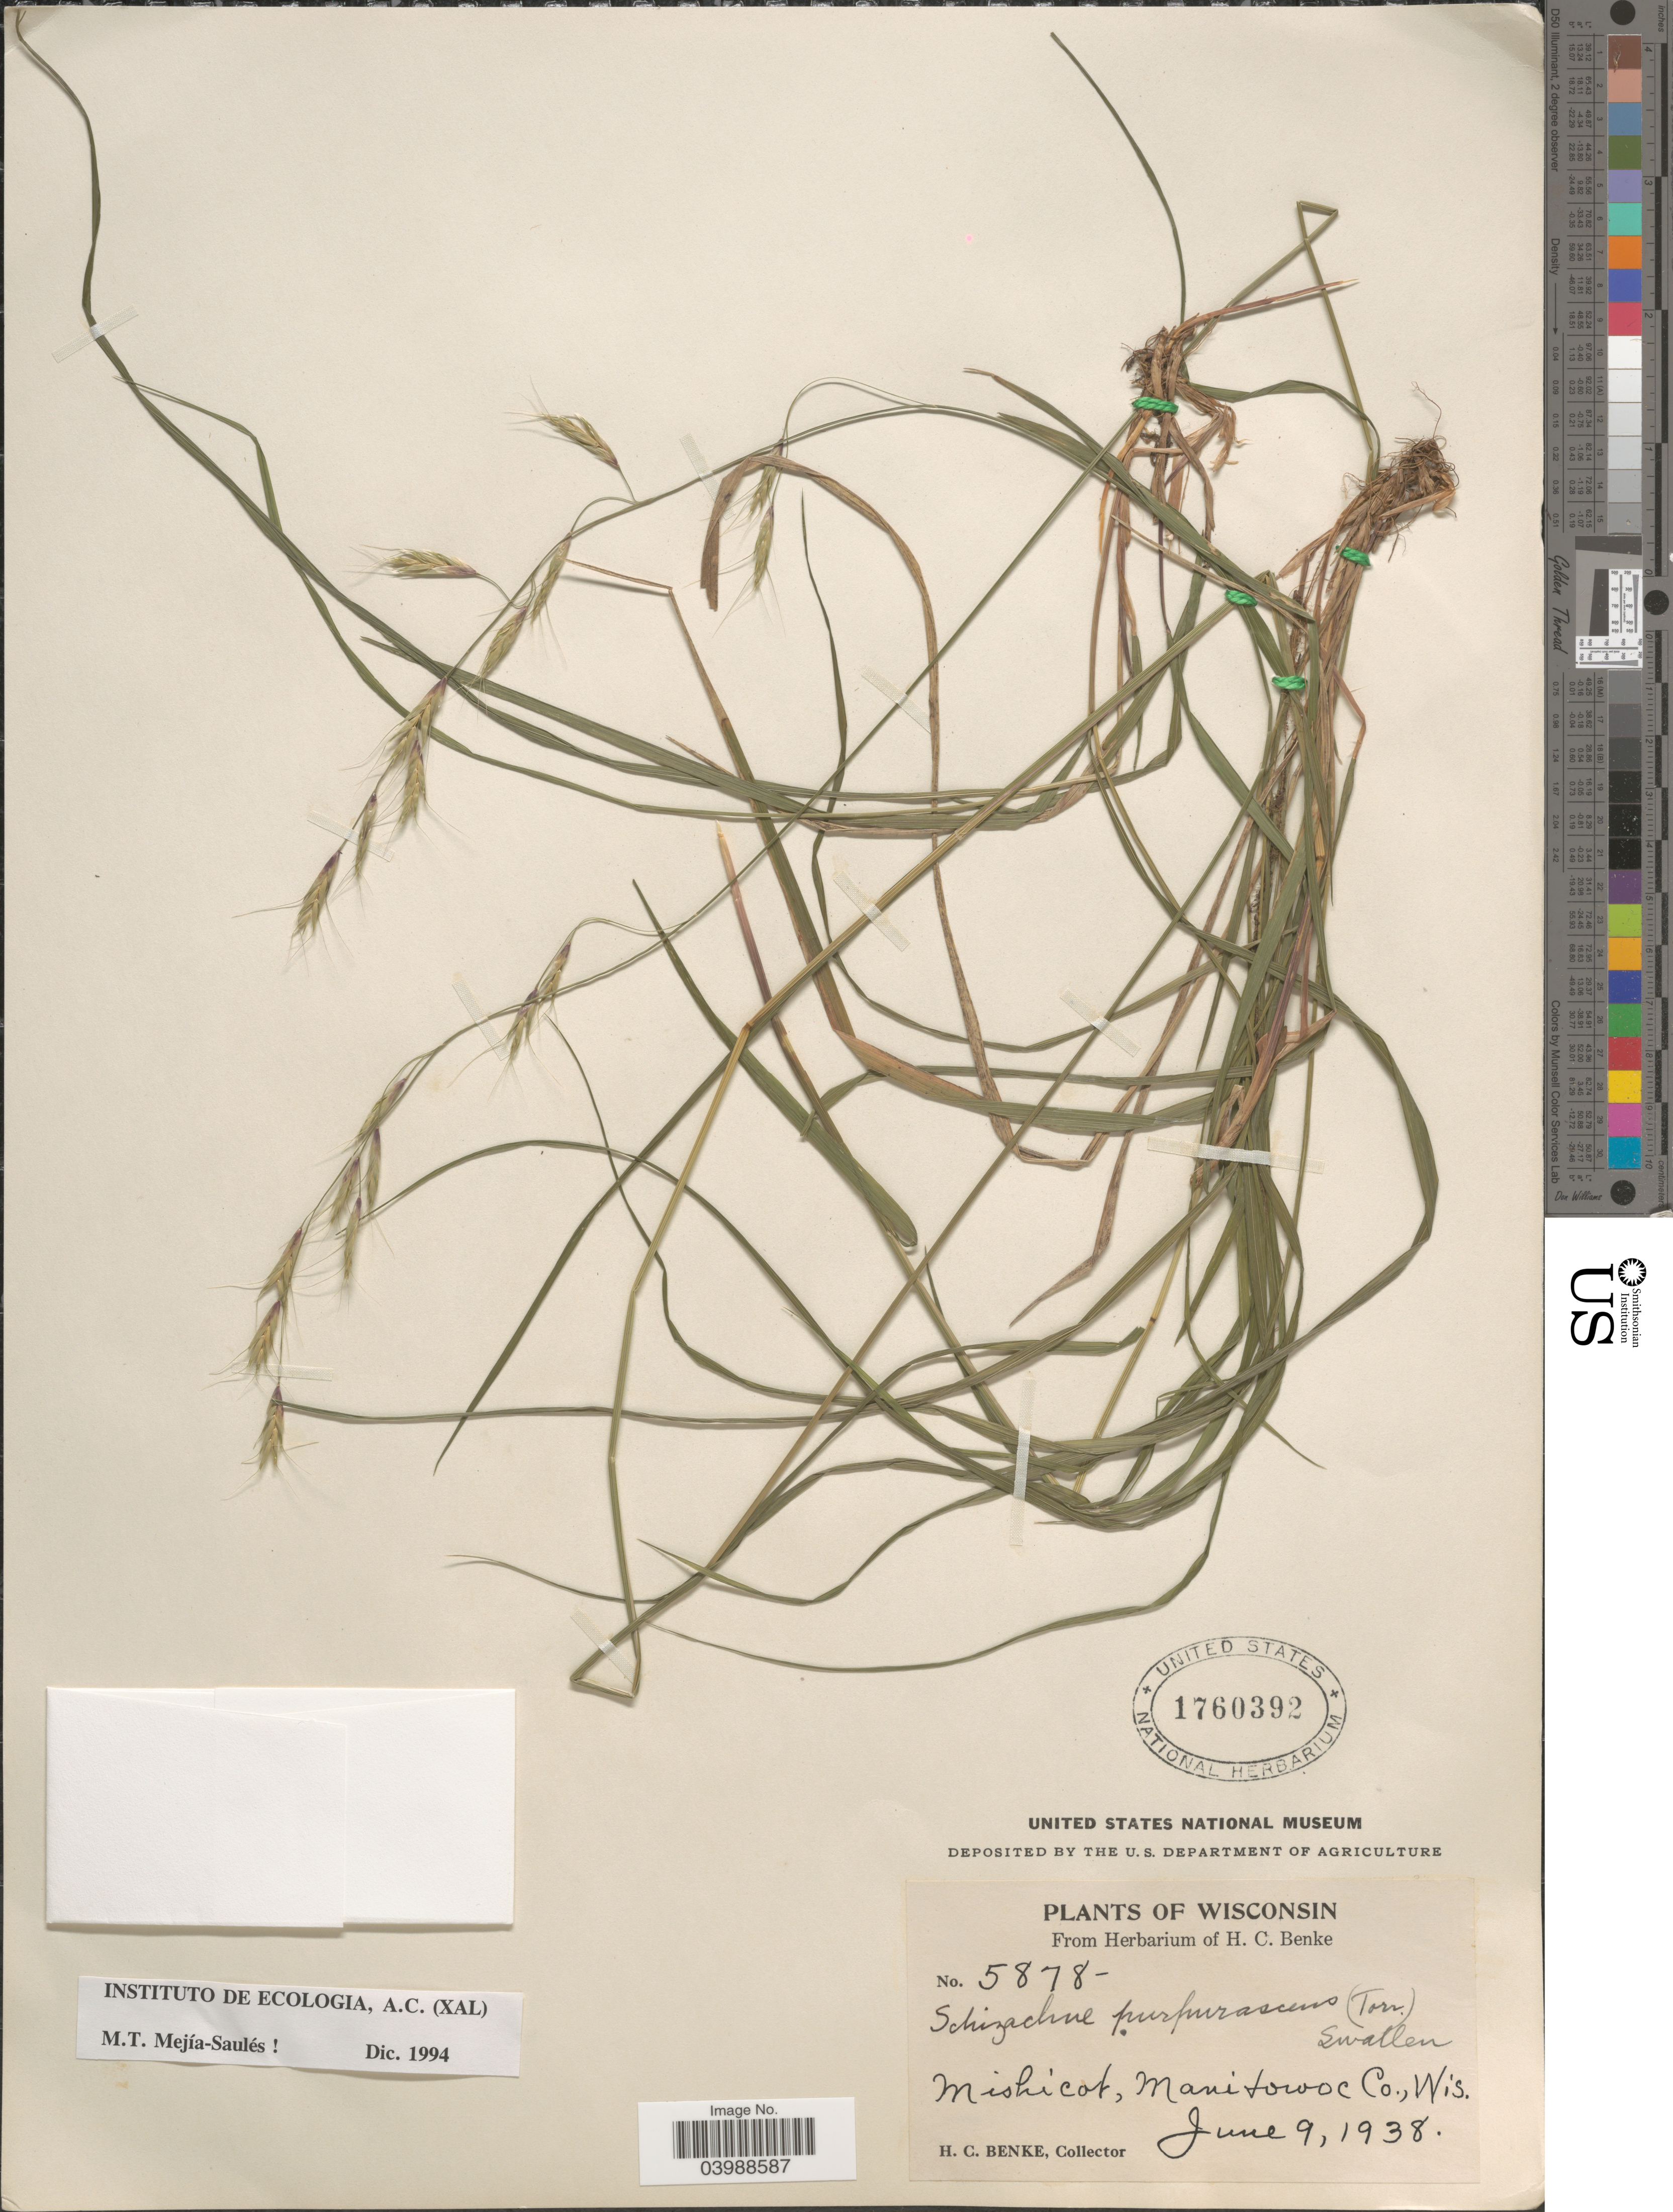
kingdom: Plantae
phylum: Tracheophyta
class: Liliopsida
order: Poales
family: Poaceae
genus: Schizachne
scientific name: Schizachne purpurascens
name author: (Torr.) Swallen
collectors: H. Benke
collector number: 5878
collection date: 1938-06-09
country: United States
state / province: Wisconsin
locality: Mishicot, Manitowoc Co.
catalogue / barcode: US 1760392